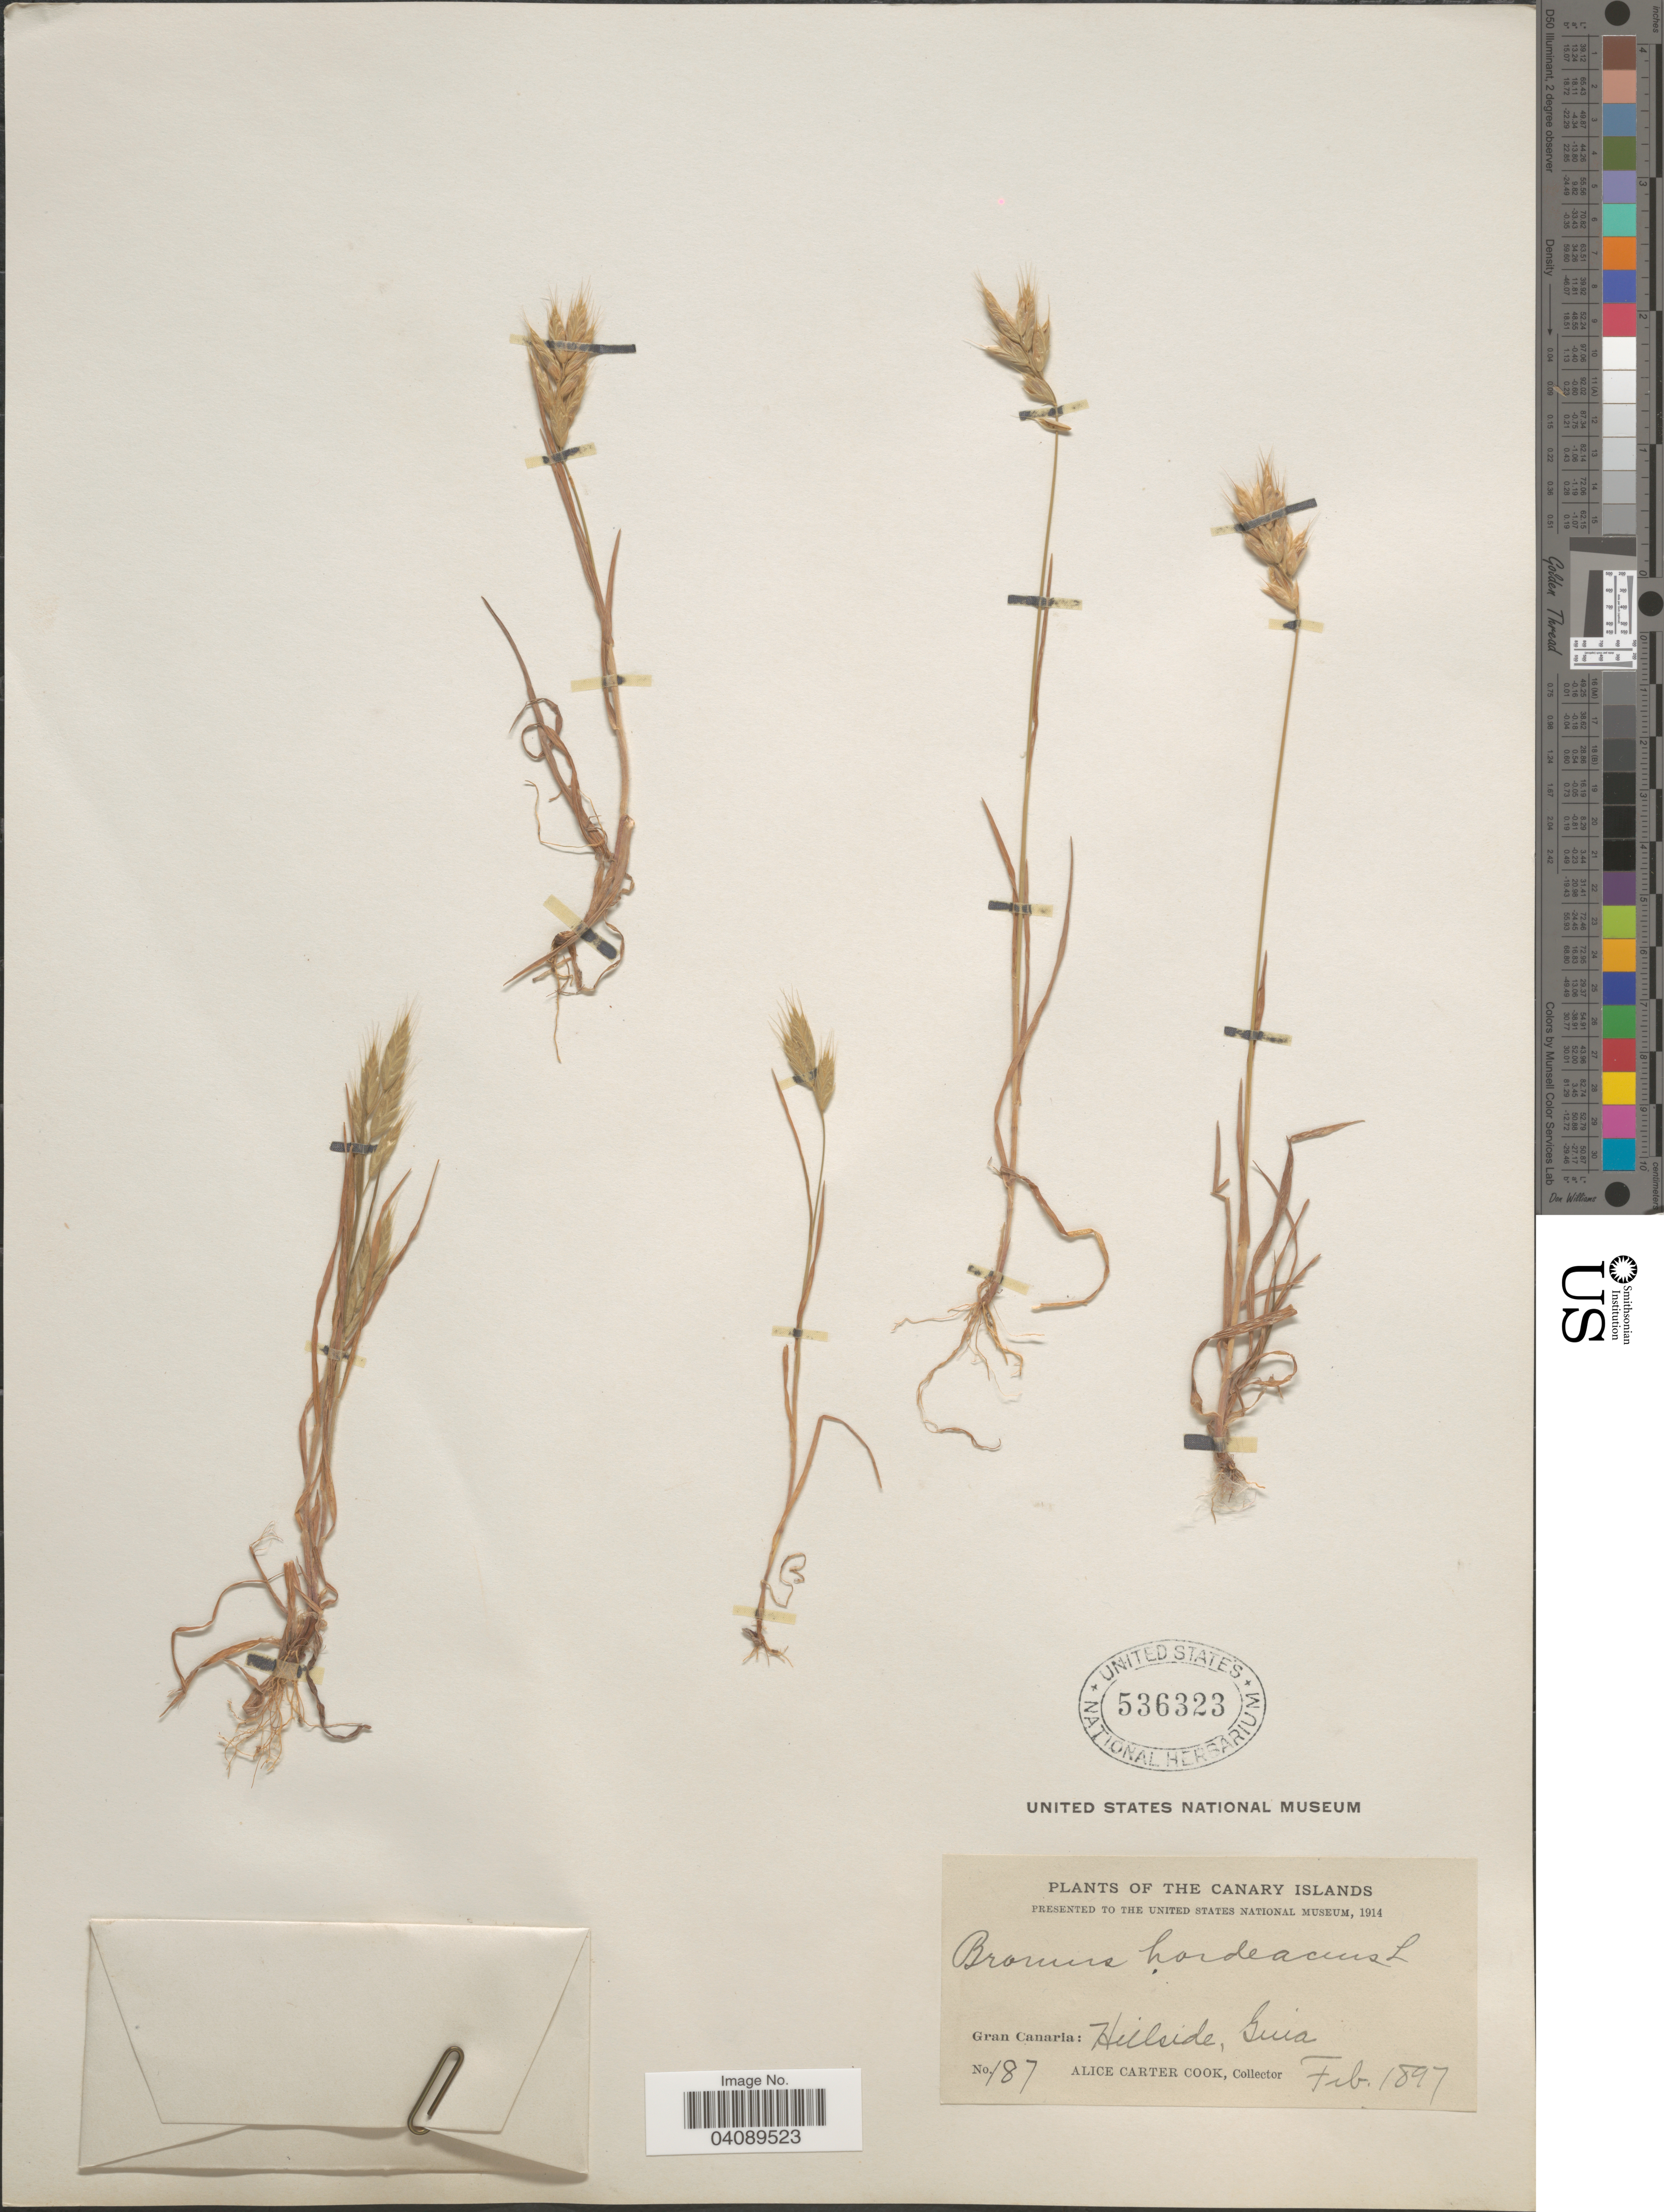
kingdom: Plantae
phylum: Tracheophyta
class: Liliopsida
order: Poales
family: Poaceae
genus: Bromus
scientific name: Bromus hordeaceus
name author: L.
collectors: Alice C. Cook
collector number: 187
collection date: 1897-02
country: Spain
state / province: Canarias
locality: The Canary Islands. Gran Canaria: Hillside, Guia.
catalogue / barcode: US 536323